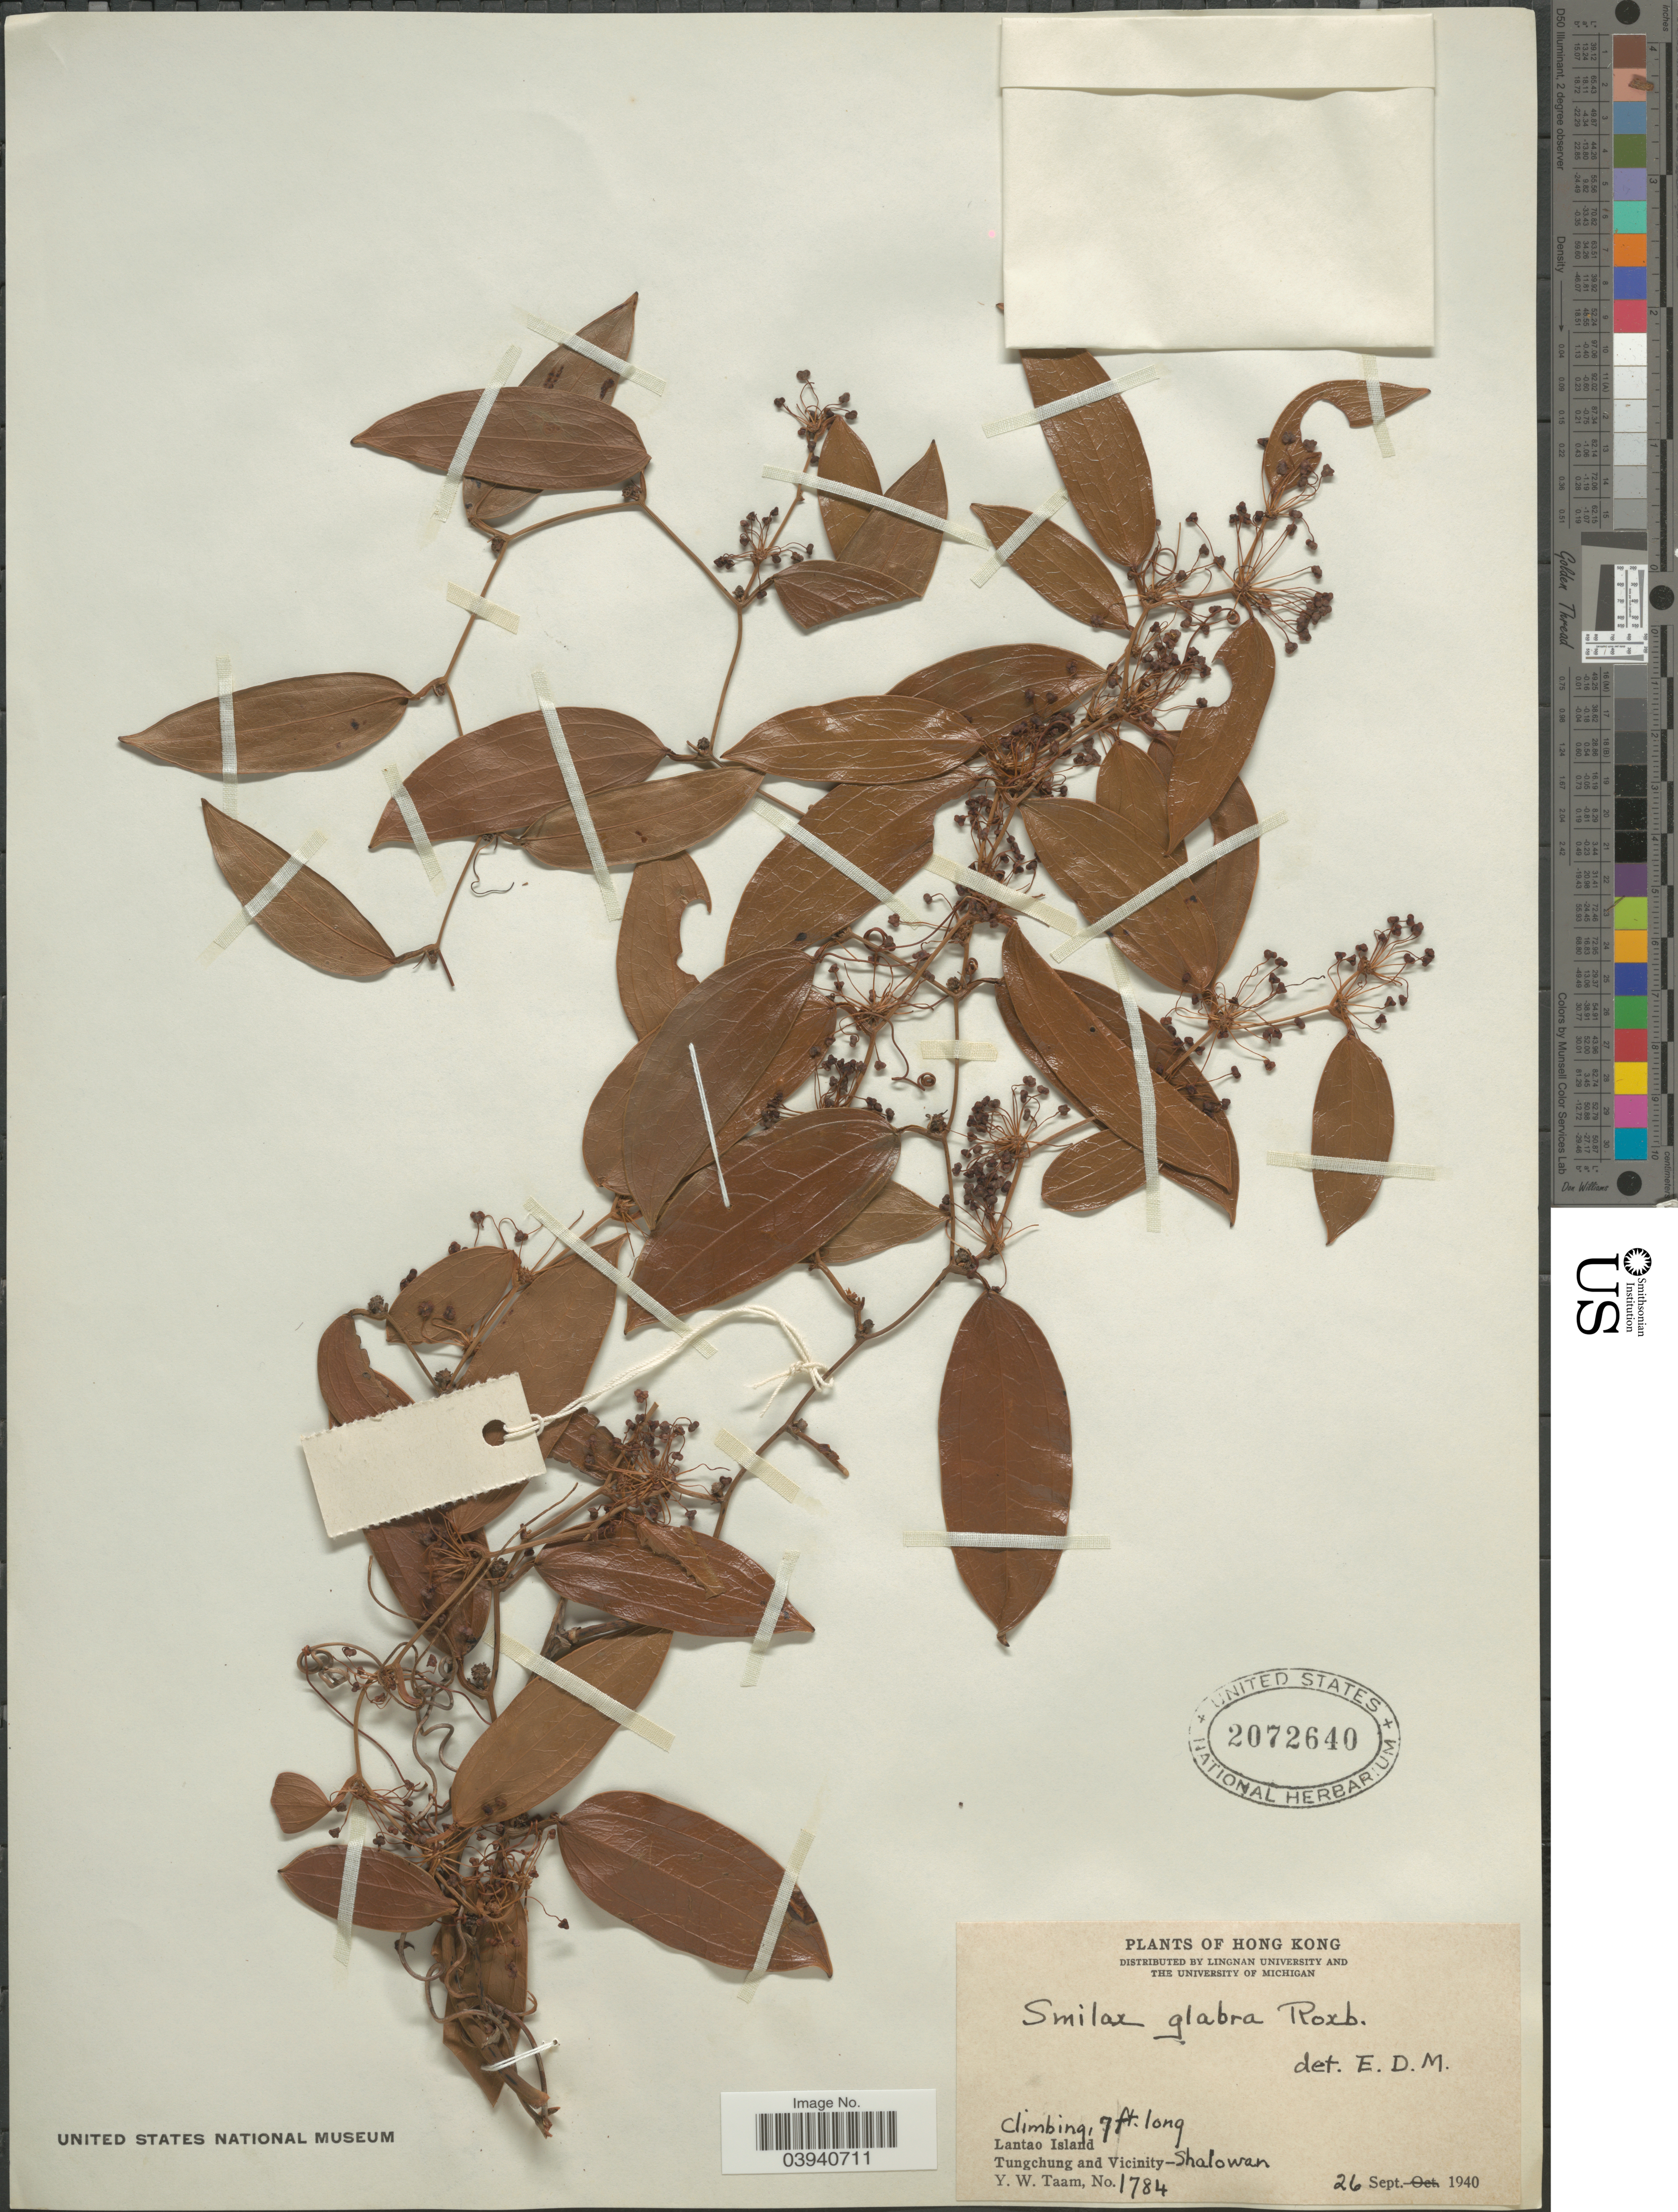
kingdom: Plantae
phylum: Tracheophyta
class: Liliopsida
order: Liliales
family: Smilacaceae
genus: Smilax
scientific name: Smilax glabra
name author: Roxb.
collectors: Y. W. Taam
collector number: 1784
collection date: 1940-09-26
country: China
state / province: Hong Kong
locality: Lantoao Island. Tungchung and Vicinity- Shalowan.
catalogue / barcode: US 2072640